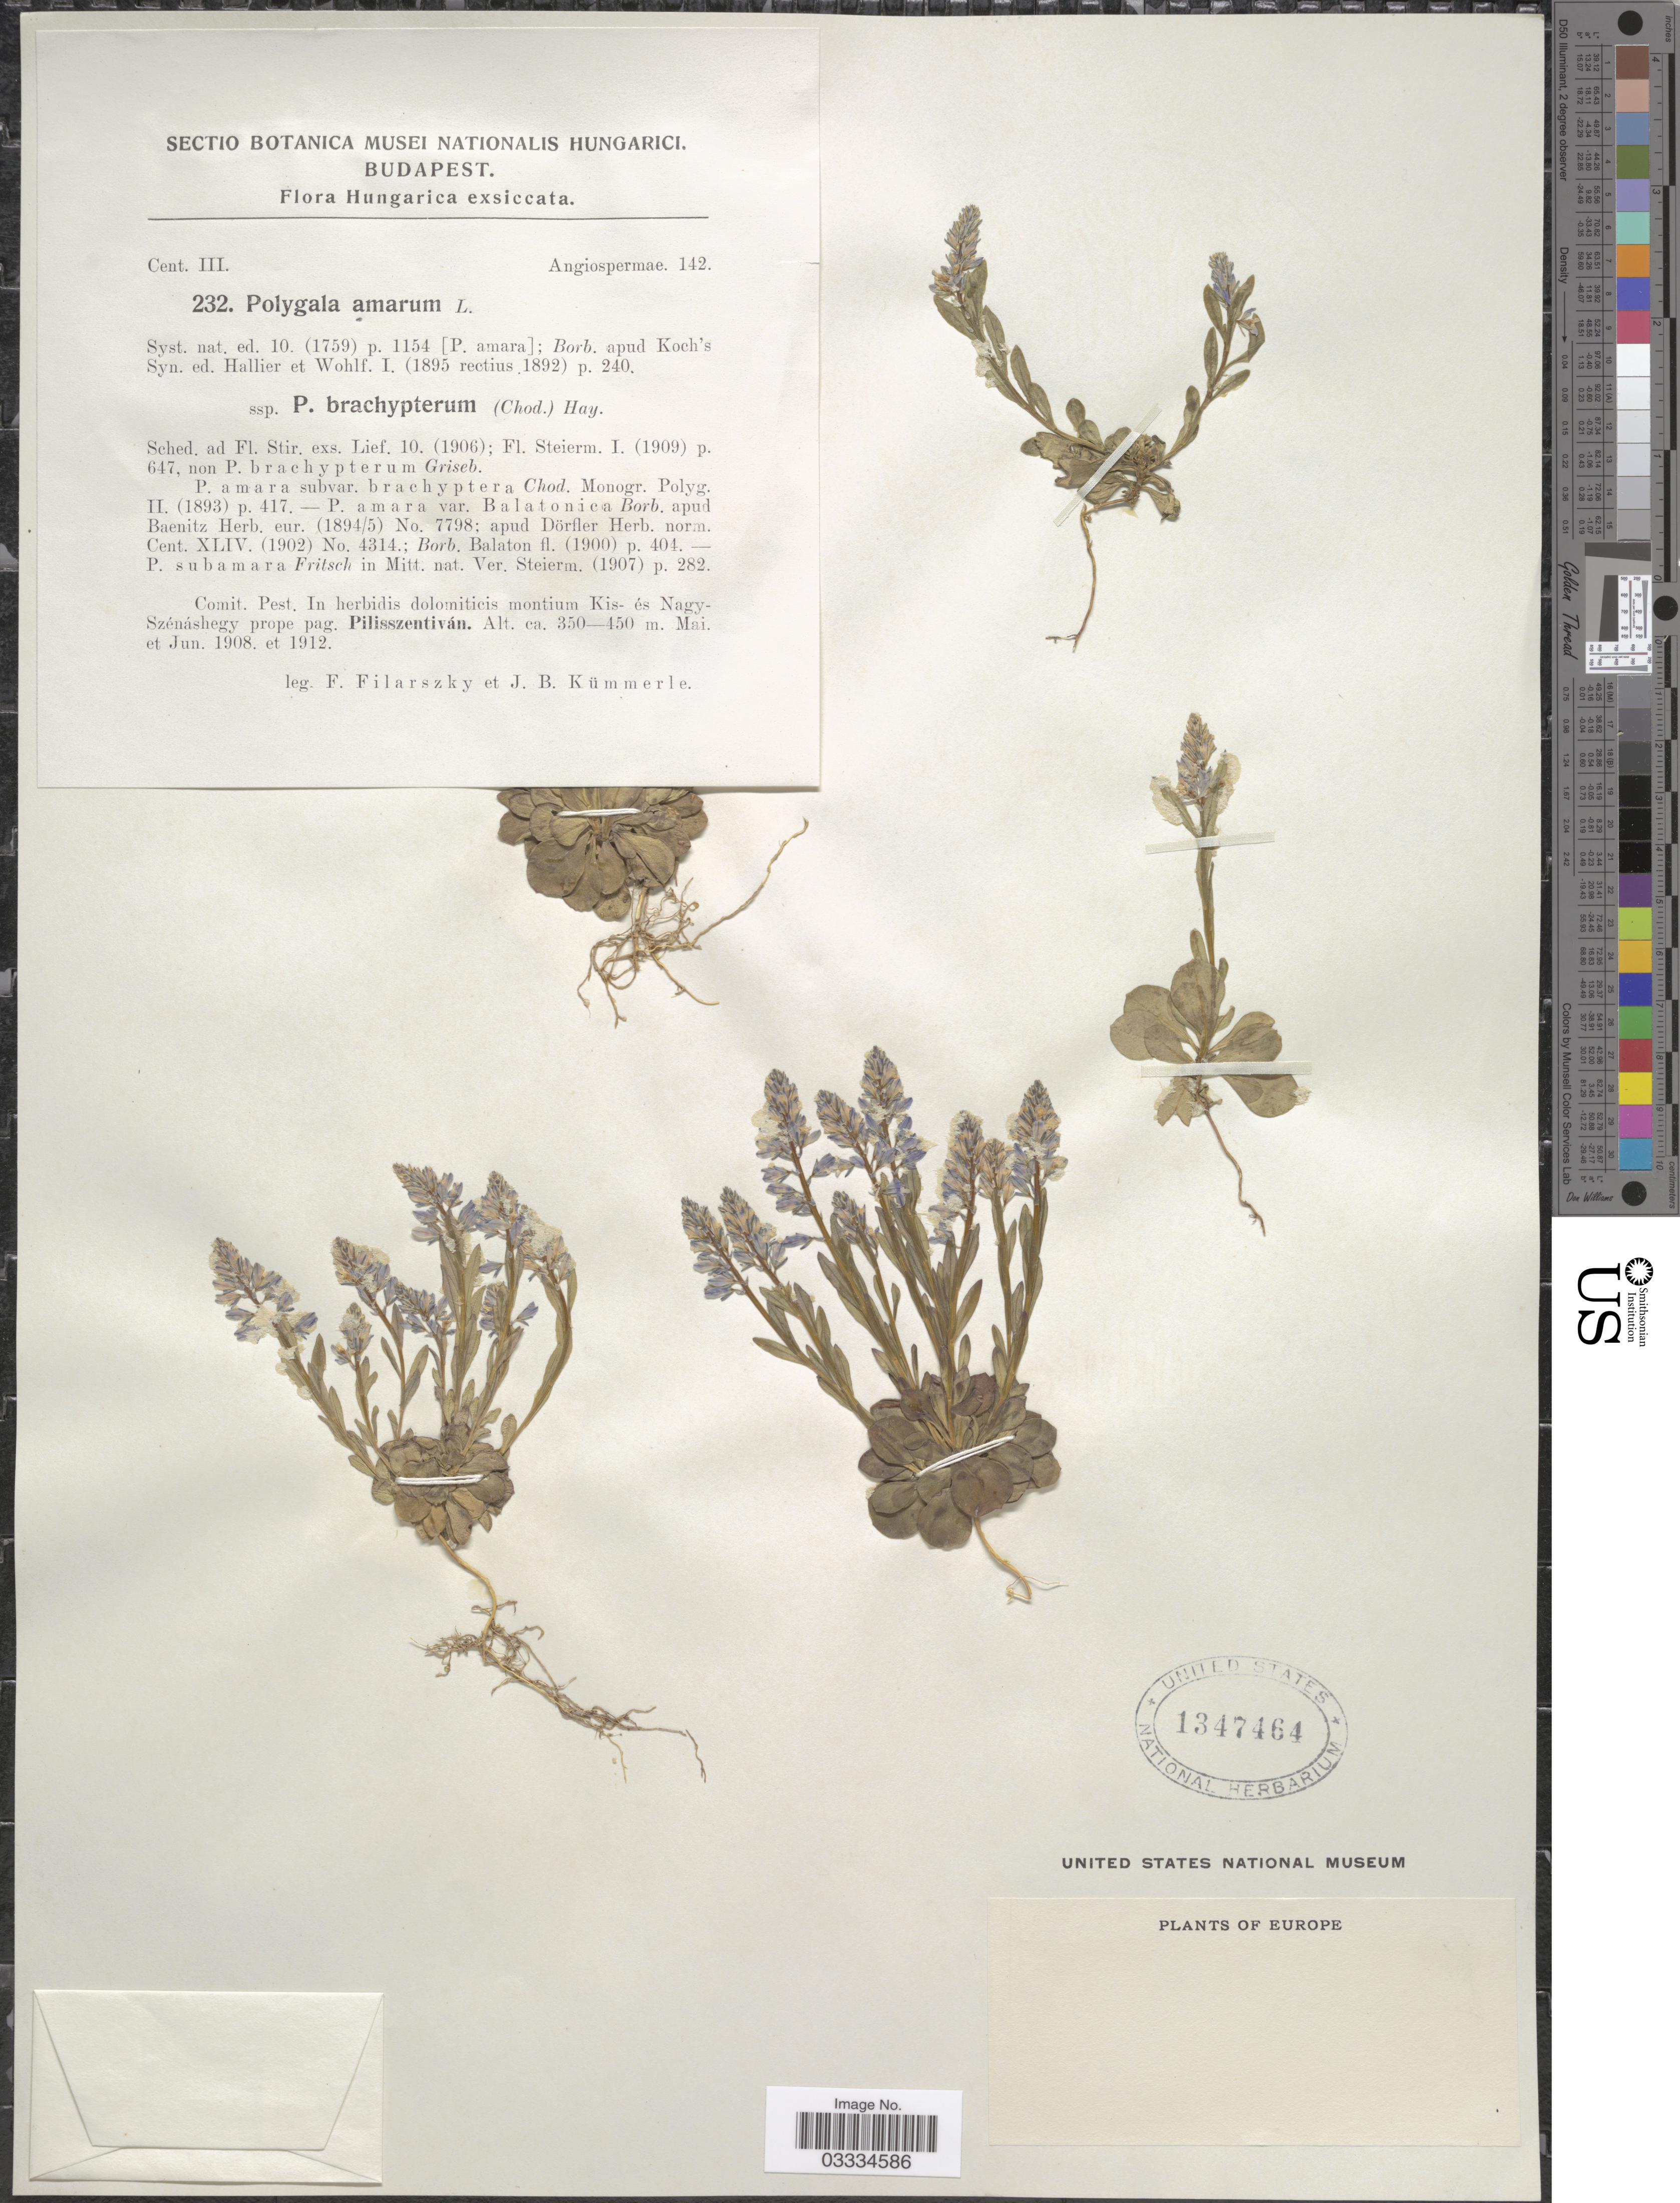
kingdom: Plantae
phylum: Tracheophyta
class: Magnoliopsida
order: Fabales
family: Polygalaceae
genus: Polygala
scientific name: Polygala amara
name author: L.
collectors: F. Filarszky & J. Kummerle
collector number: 232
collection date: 1908-05/1912-06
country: Hungary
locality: Comit. Pest. In herbidis dolomiticis montium Kis- és Nagy-Szénáshegy prope pag. Pilisszentiván.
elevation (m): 350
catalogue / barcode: US 1347464